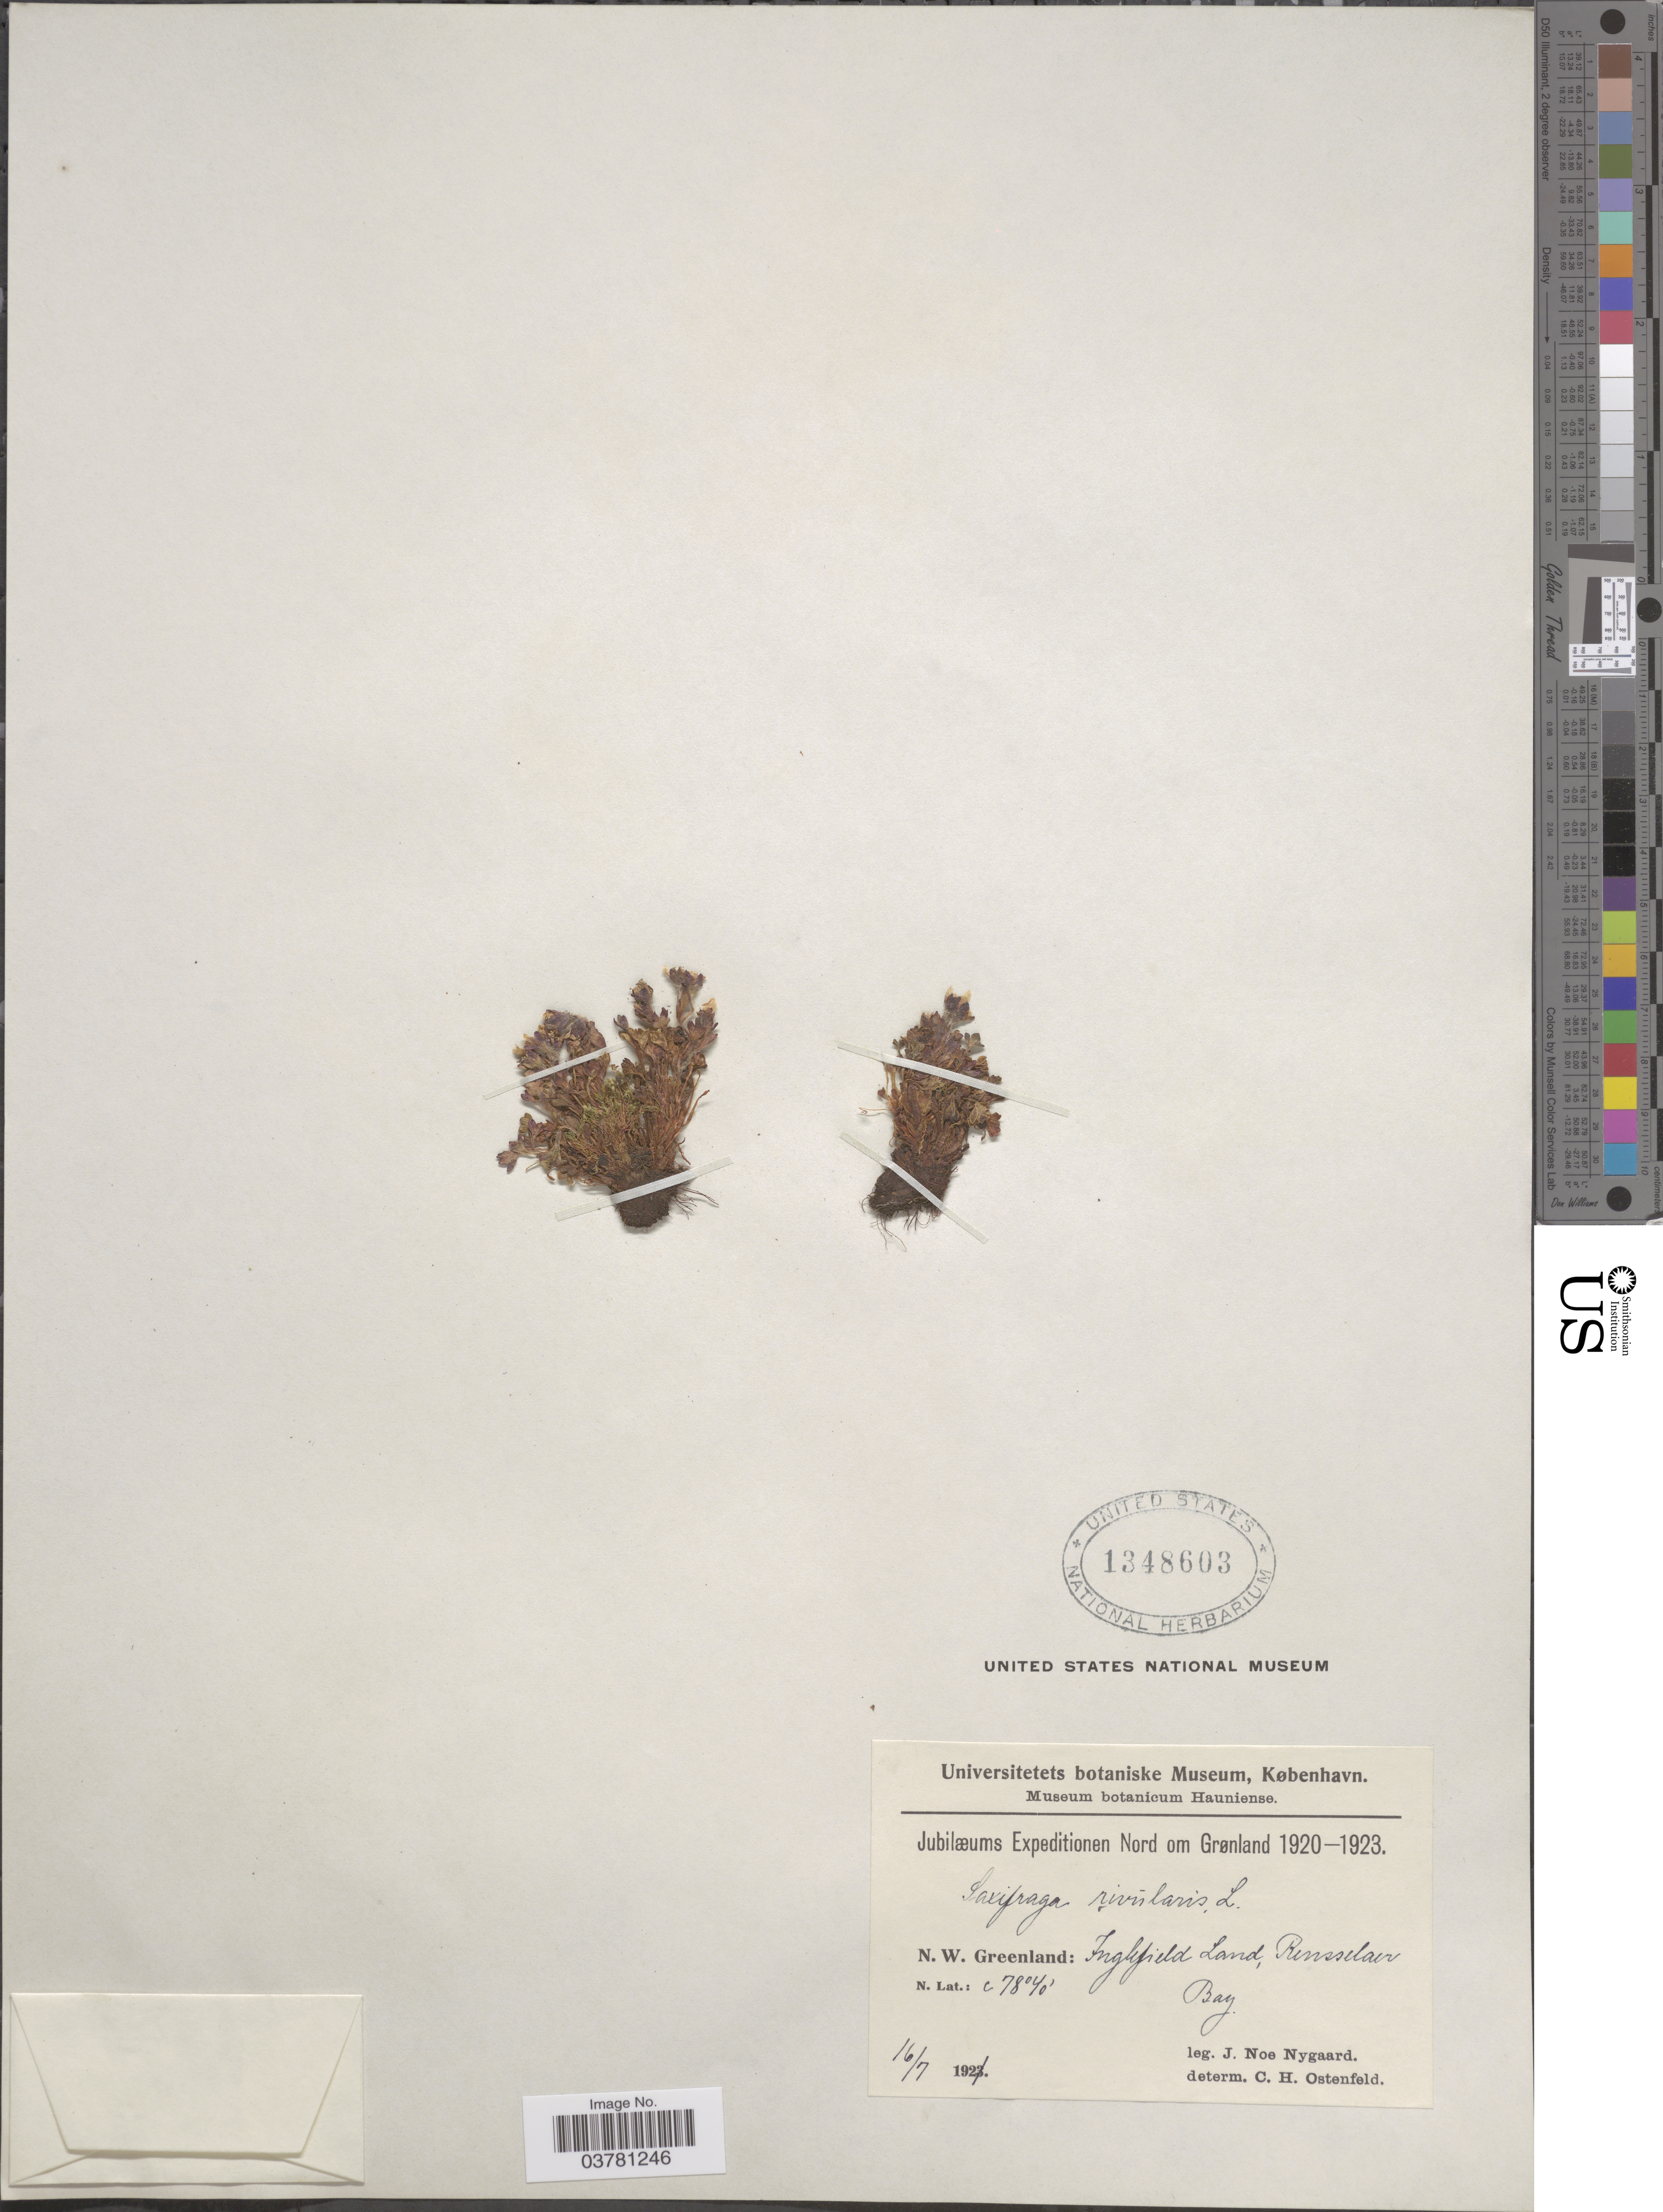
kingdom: Plantae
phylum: Tracheophyta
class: Magnoliopsida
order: Saxifragales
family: Saxifragaceae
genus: Saxifraga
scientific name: Saxifraga rivularis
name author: L.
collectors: J. Nygaard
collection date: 1921-07-16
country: Greenland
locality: Jubilæums Expeditionen Nord om Gronland 1920-1923. N.W. Greenland: Inglefield Land, Rensselaer.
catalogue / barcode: US 1348603